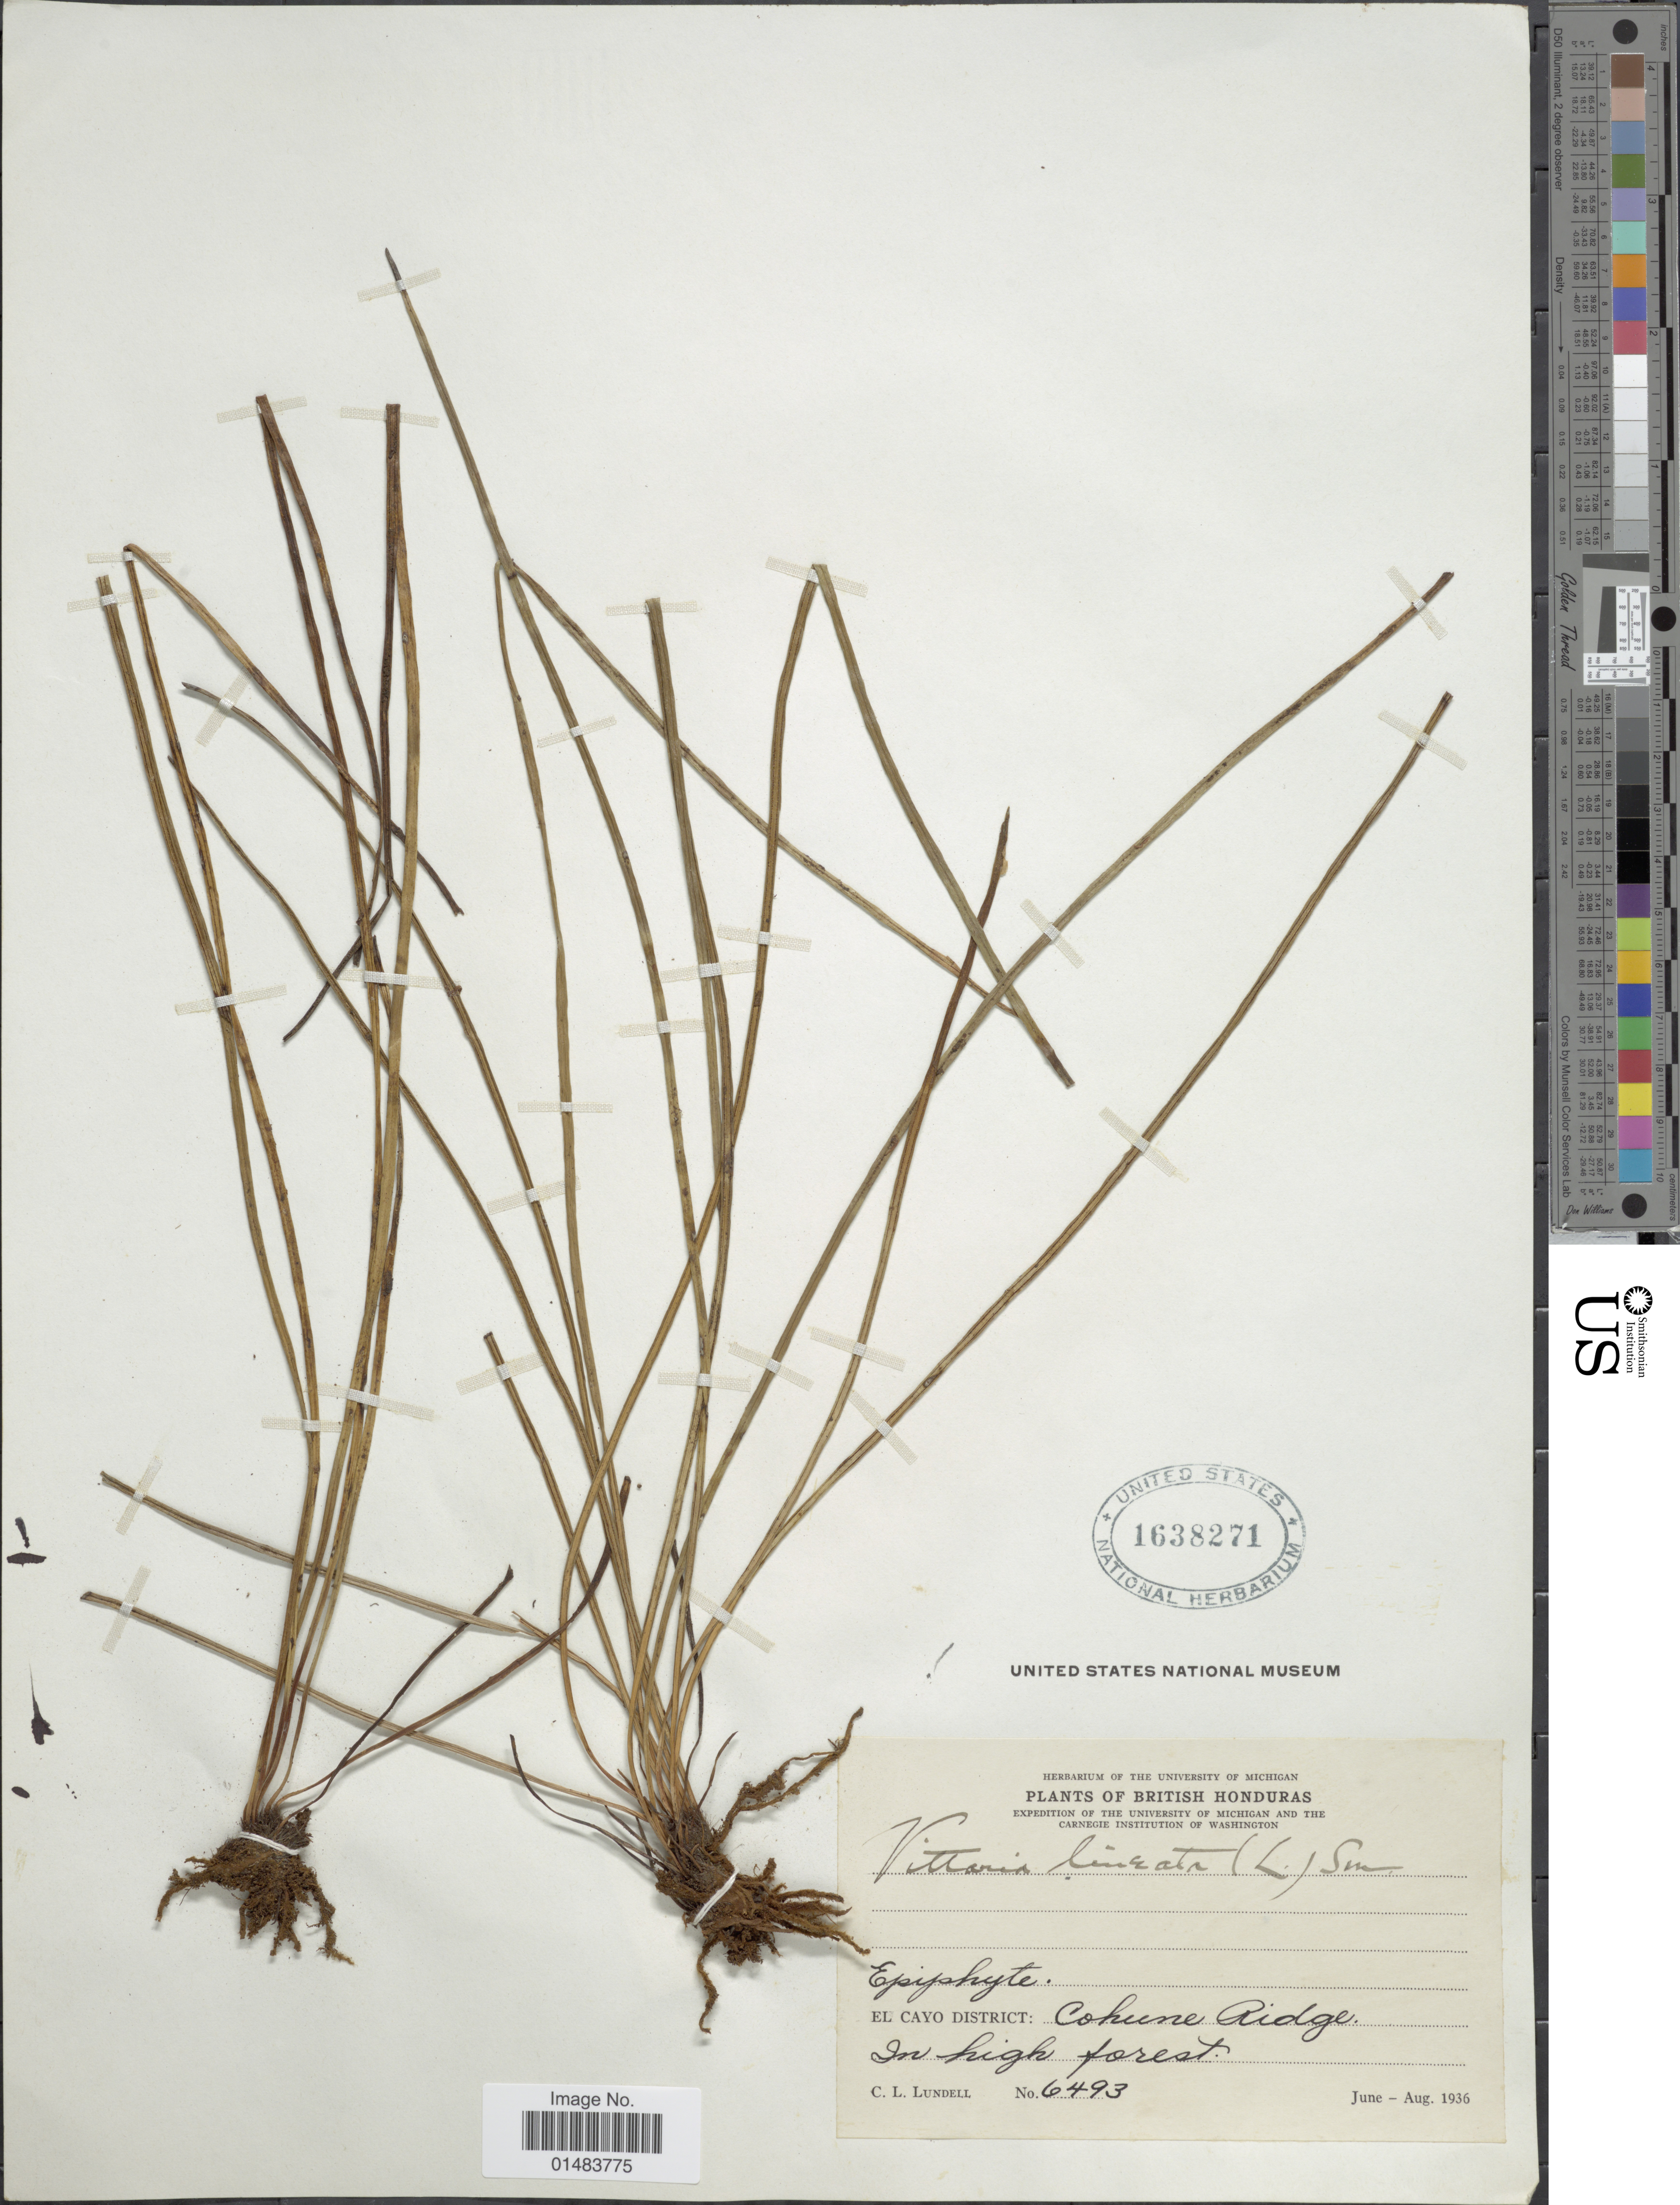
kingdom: Plantae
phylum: Tracheophyta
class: Polypodiopsida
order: Polypodiales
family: Pteridaceae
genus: Vittaria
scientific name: Vittaria lineata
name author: (L.) Sm.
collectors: C. L. Lundell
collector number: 6493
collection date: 1936-06/1936-08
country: Belize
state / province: Cayo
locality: Plants of British Honduras, Cohune Ridge in high forest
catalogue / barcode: US 1638271